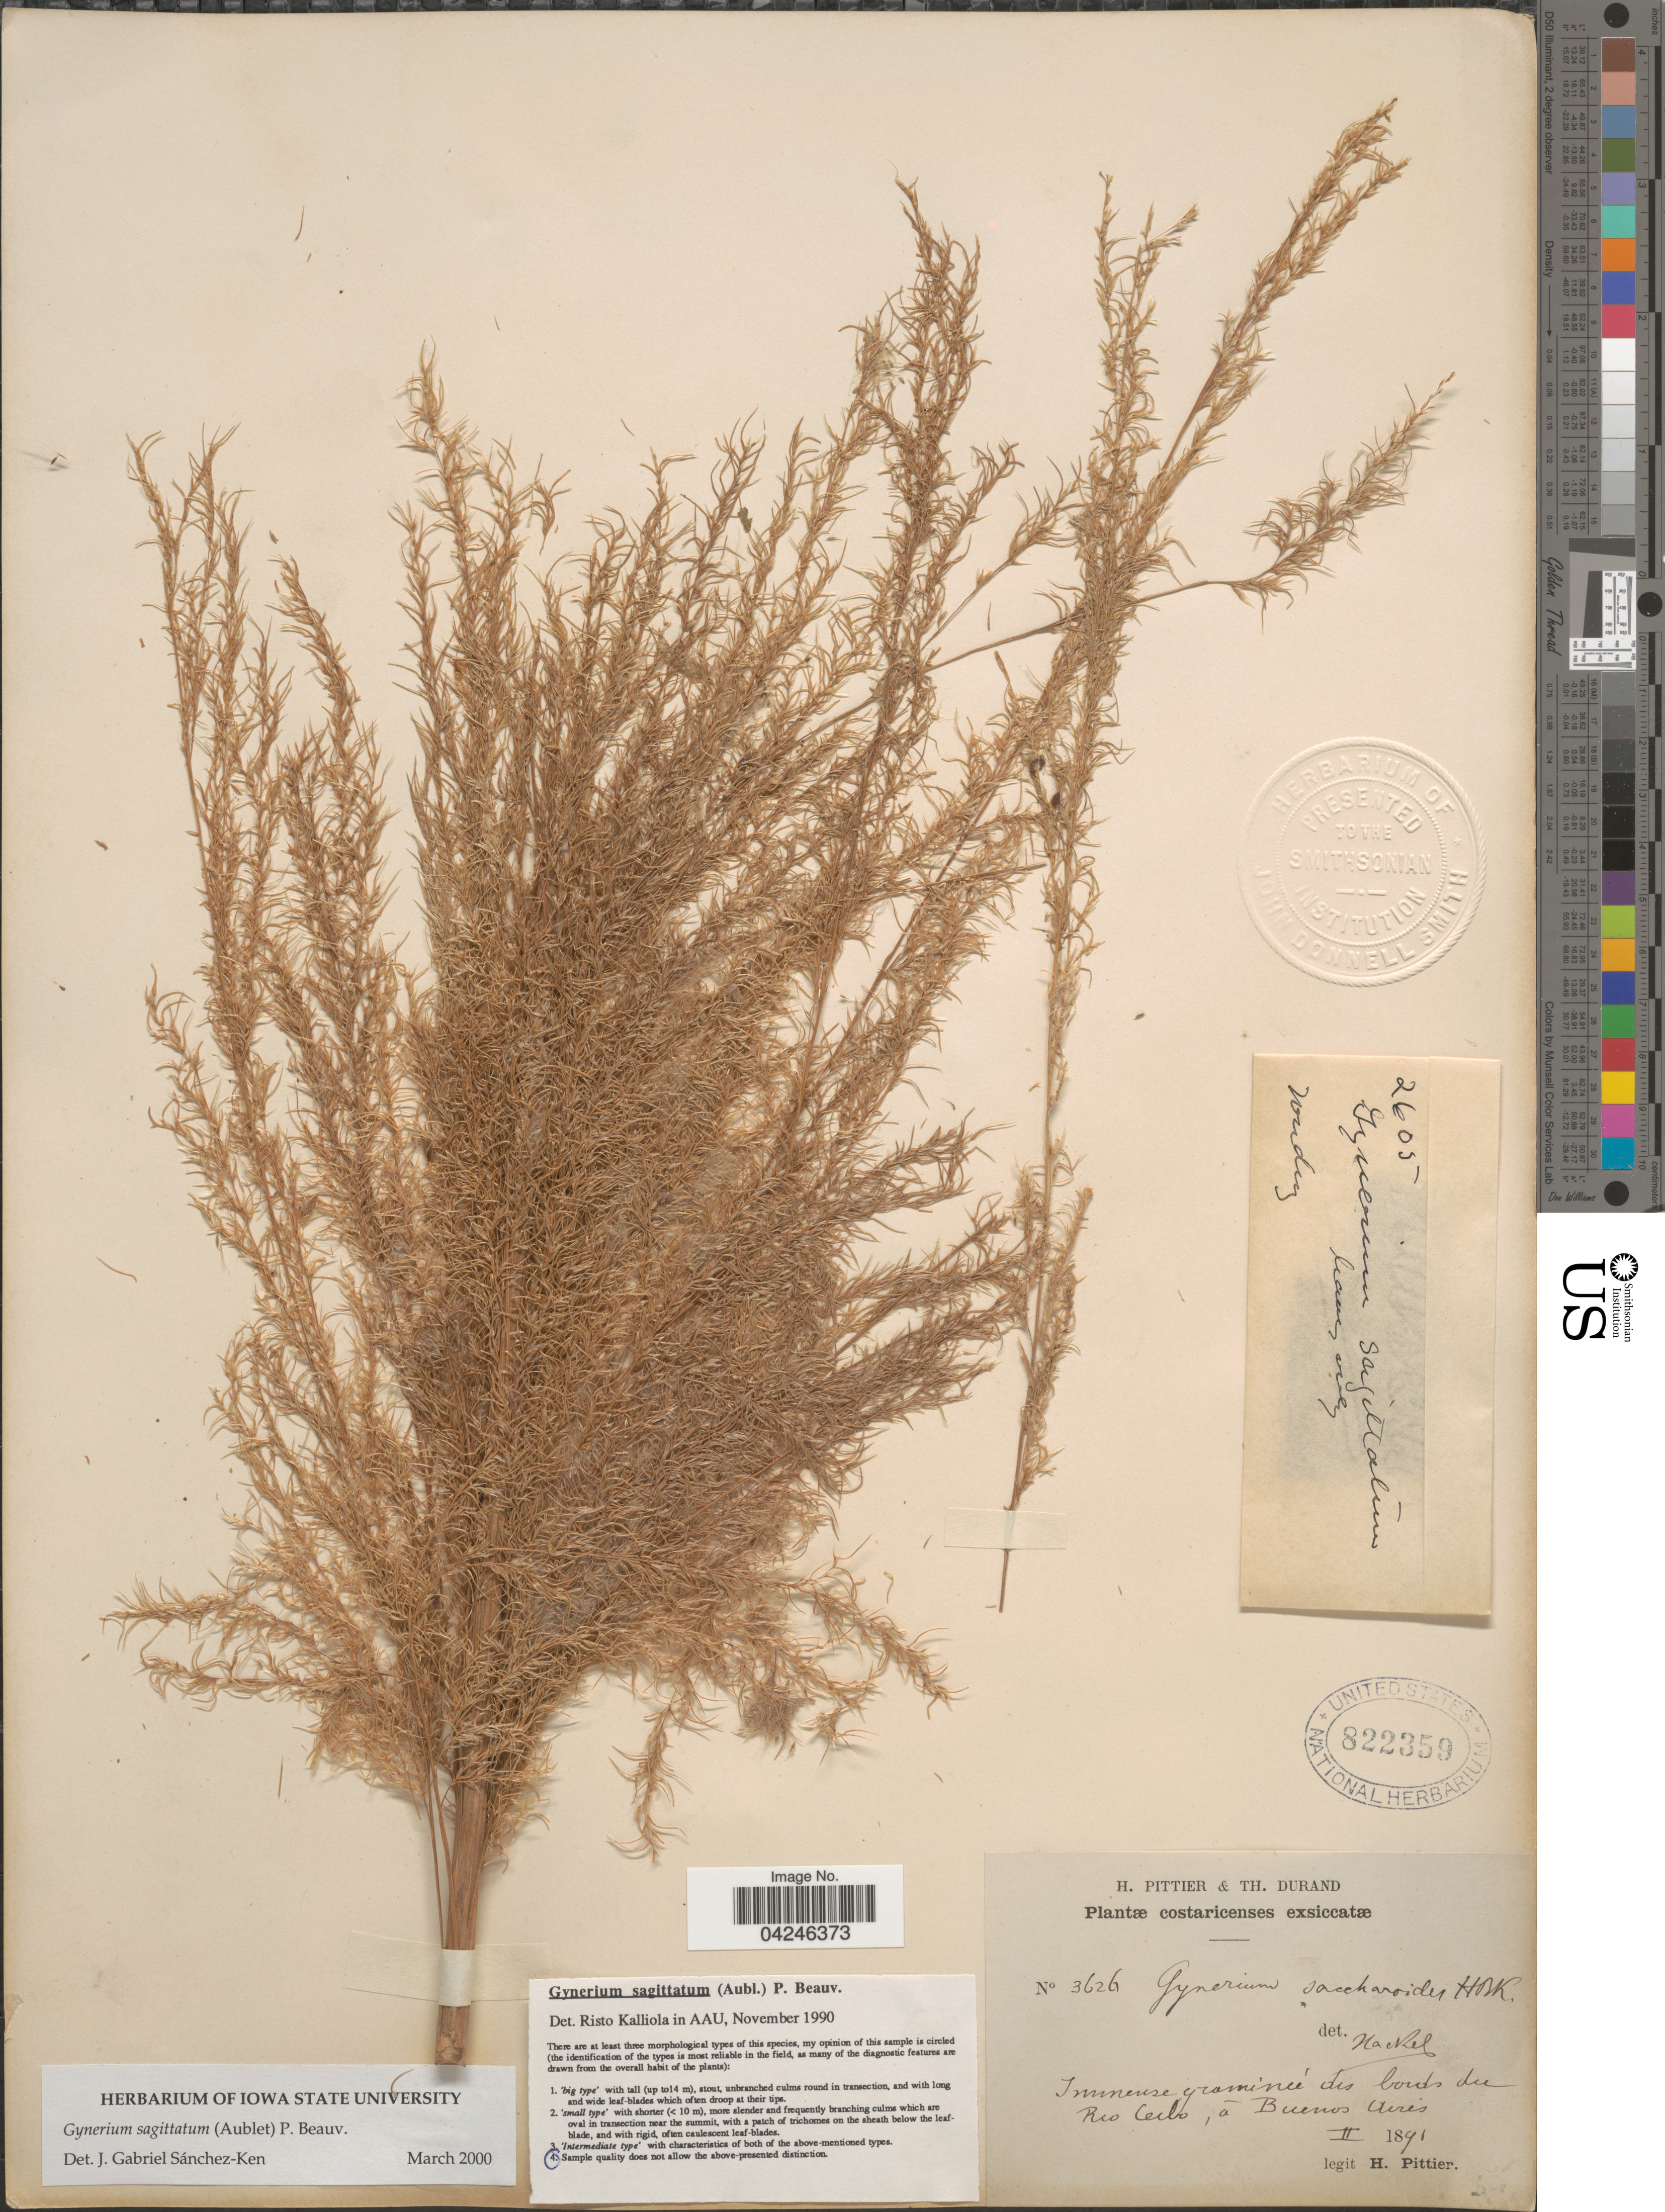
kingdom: Plantae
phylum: Tracheophyta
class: Liliopsida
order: Poales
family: Poaceae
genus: Gynerium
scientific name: Gynerium sagittatum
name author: (Aubl.) P. Beauv.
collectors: H. F. Pittier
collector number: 3626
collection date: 1891-02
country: Costa Rica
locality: Costaricenses. Immeuse gramineé des bords des Rio Ceibo, à Buenos Aires.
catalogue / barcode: US 822359